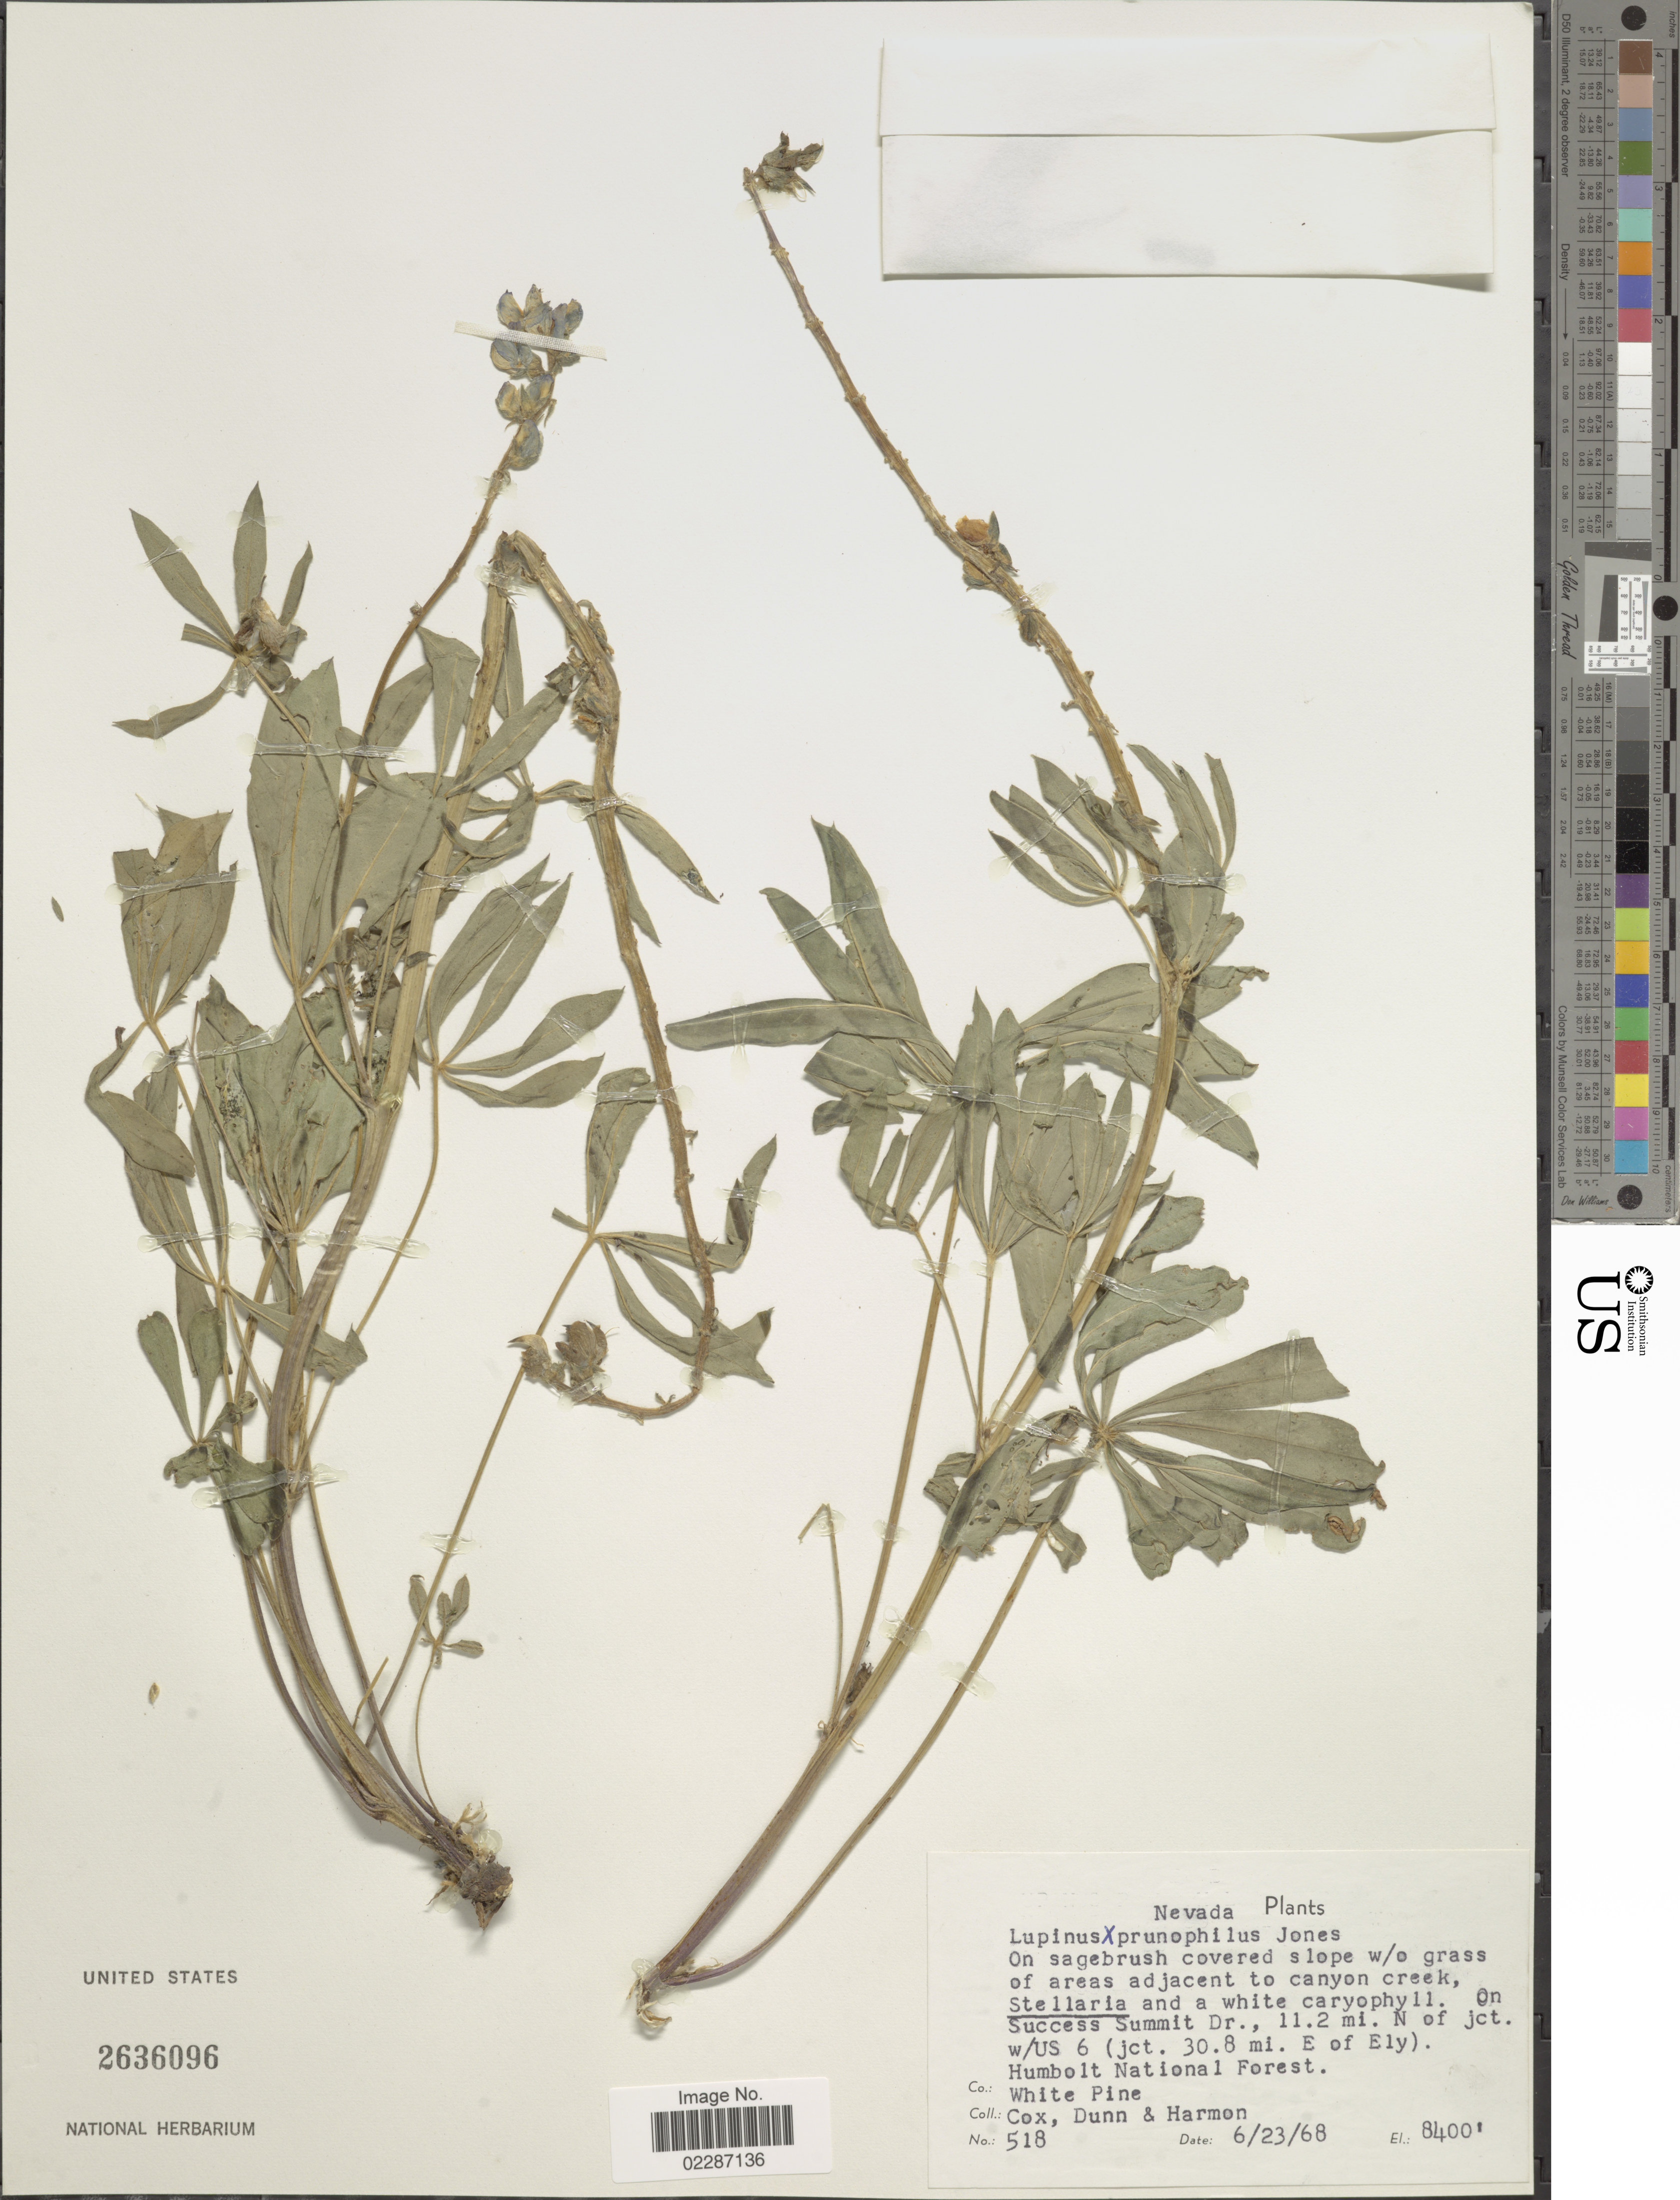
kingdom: Plantae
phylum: Tracheophyta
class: Magnoliopsida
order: Fabales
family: Fabaceae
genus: Lupinus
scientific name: Lupinus prunophilus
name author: M.E. Jones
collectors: -. Cox, Dunn, -- & L. Fleak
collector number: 518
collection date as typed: Transcribed d/m/y: 23/6/68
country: United States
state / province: Nevada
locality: On Success Summit Dr., 11.2 mi. N of jct. w/US 6 (jct. 30.8 mi. E of Ely) Co. Humboldt National Forest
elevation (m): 2560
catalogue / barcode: US 2636096